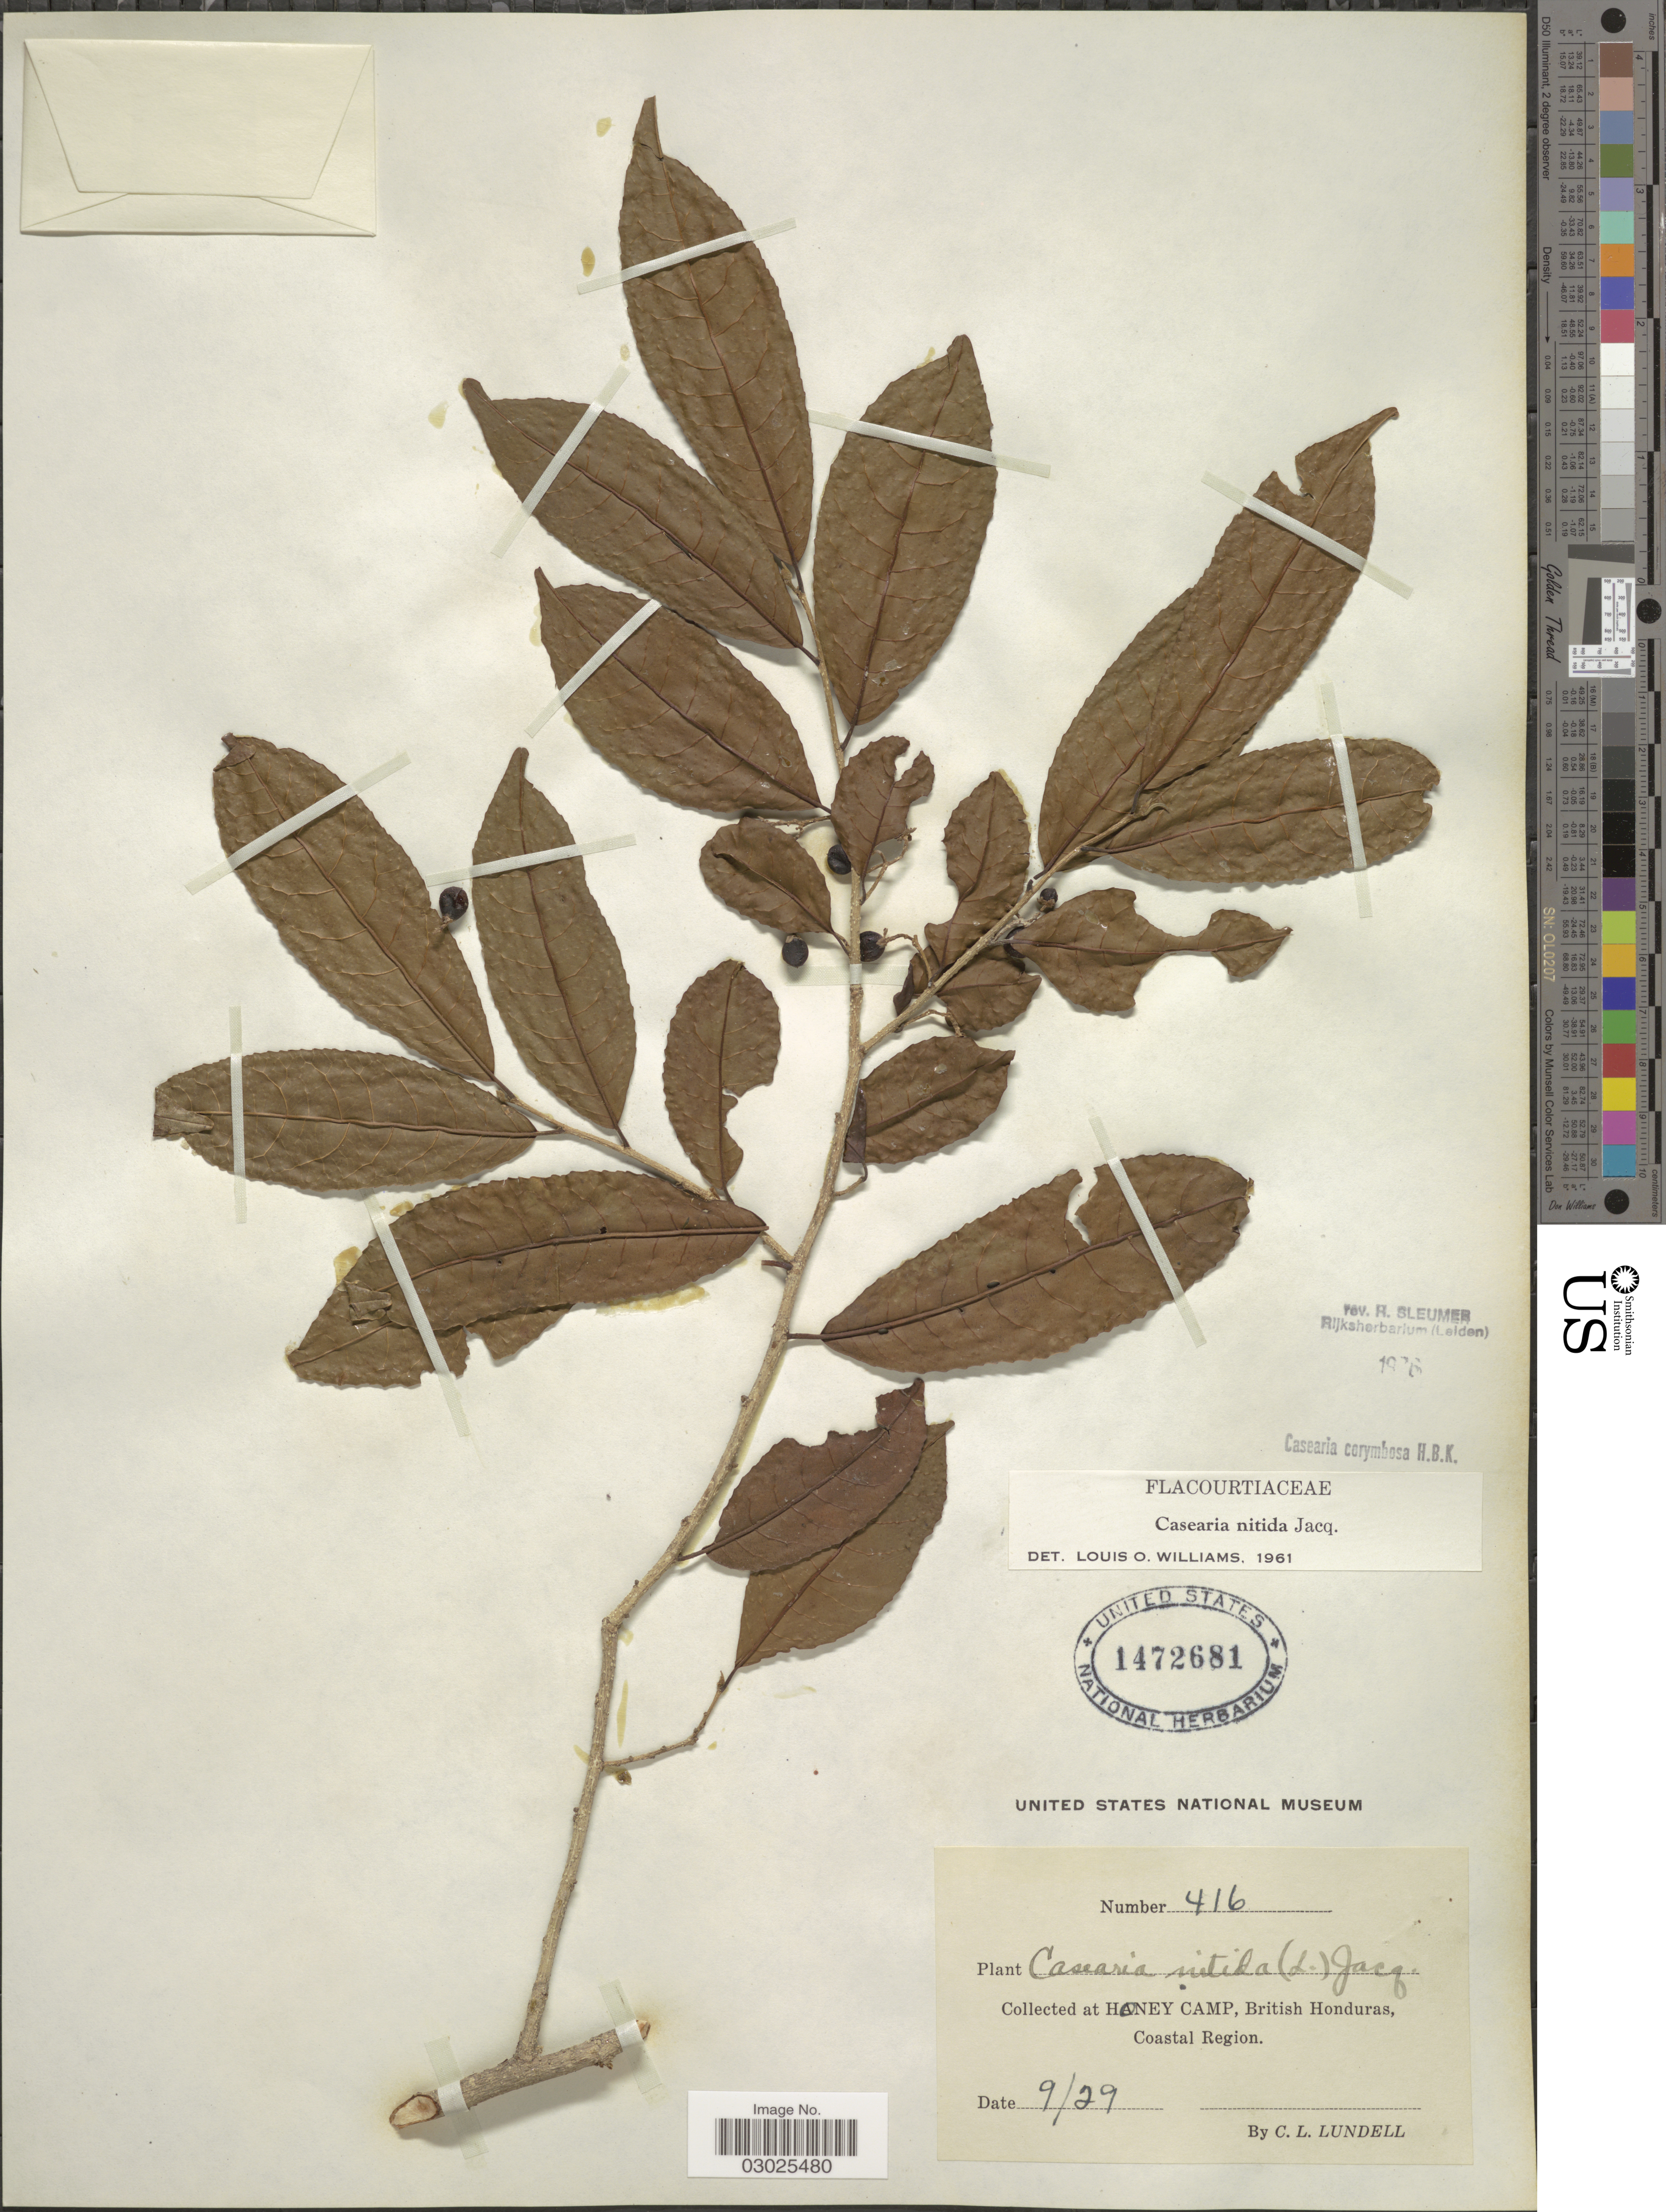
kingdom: Plantae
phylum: Tracheophyta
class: Magnoliopsida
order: Malpighiales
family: Salicaceae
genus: Casearia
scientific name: Casearia corymbosa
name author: Kunth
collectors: C. L. Lundell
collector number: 416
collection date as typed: Transcribed d/m/y: /9/29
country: Belize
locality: Honey Camp, British Honduras, Coastal Region.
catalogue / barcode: US 1472681